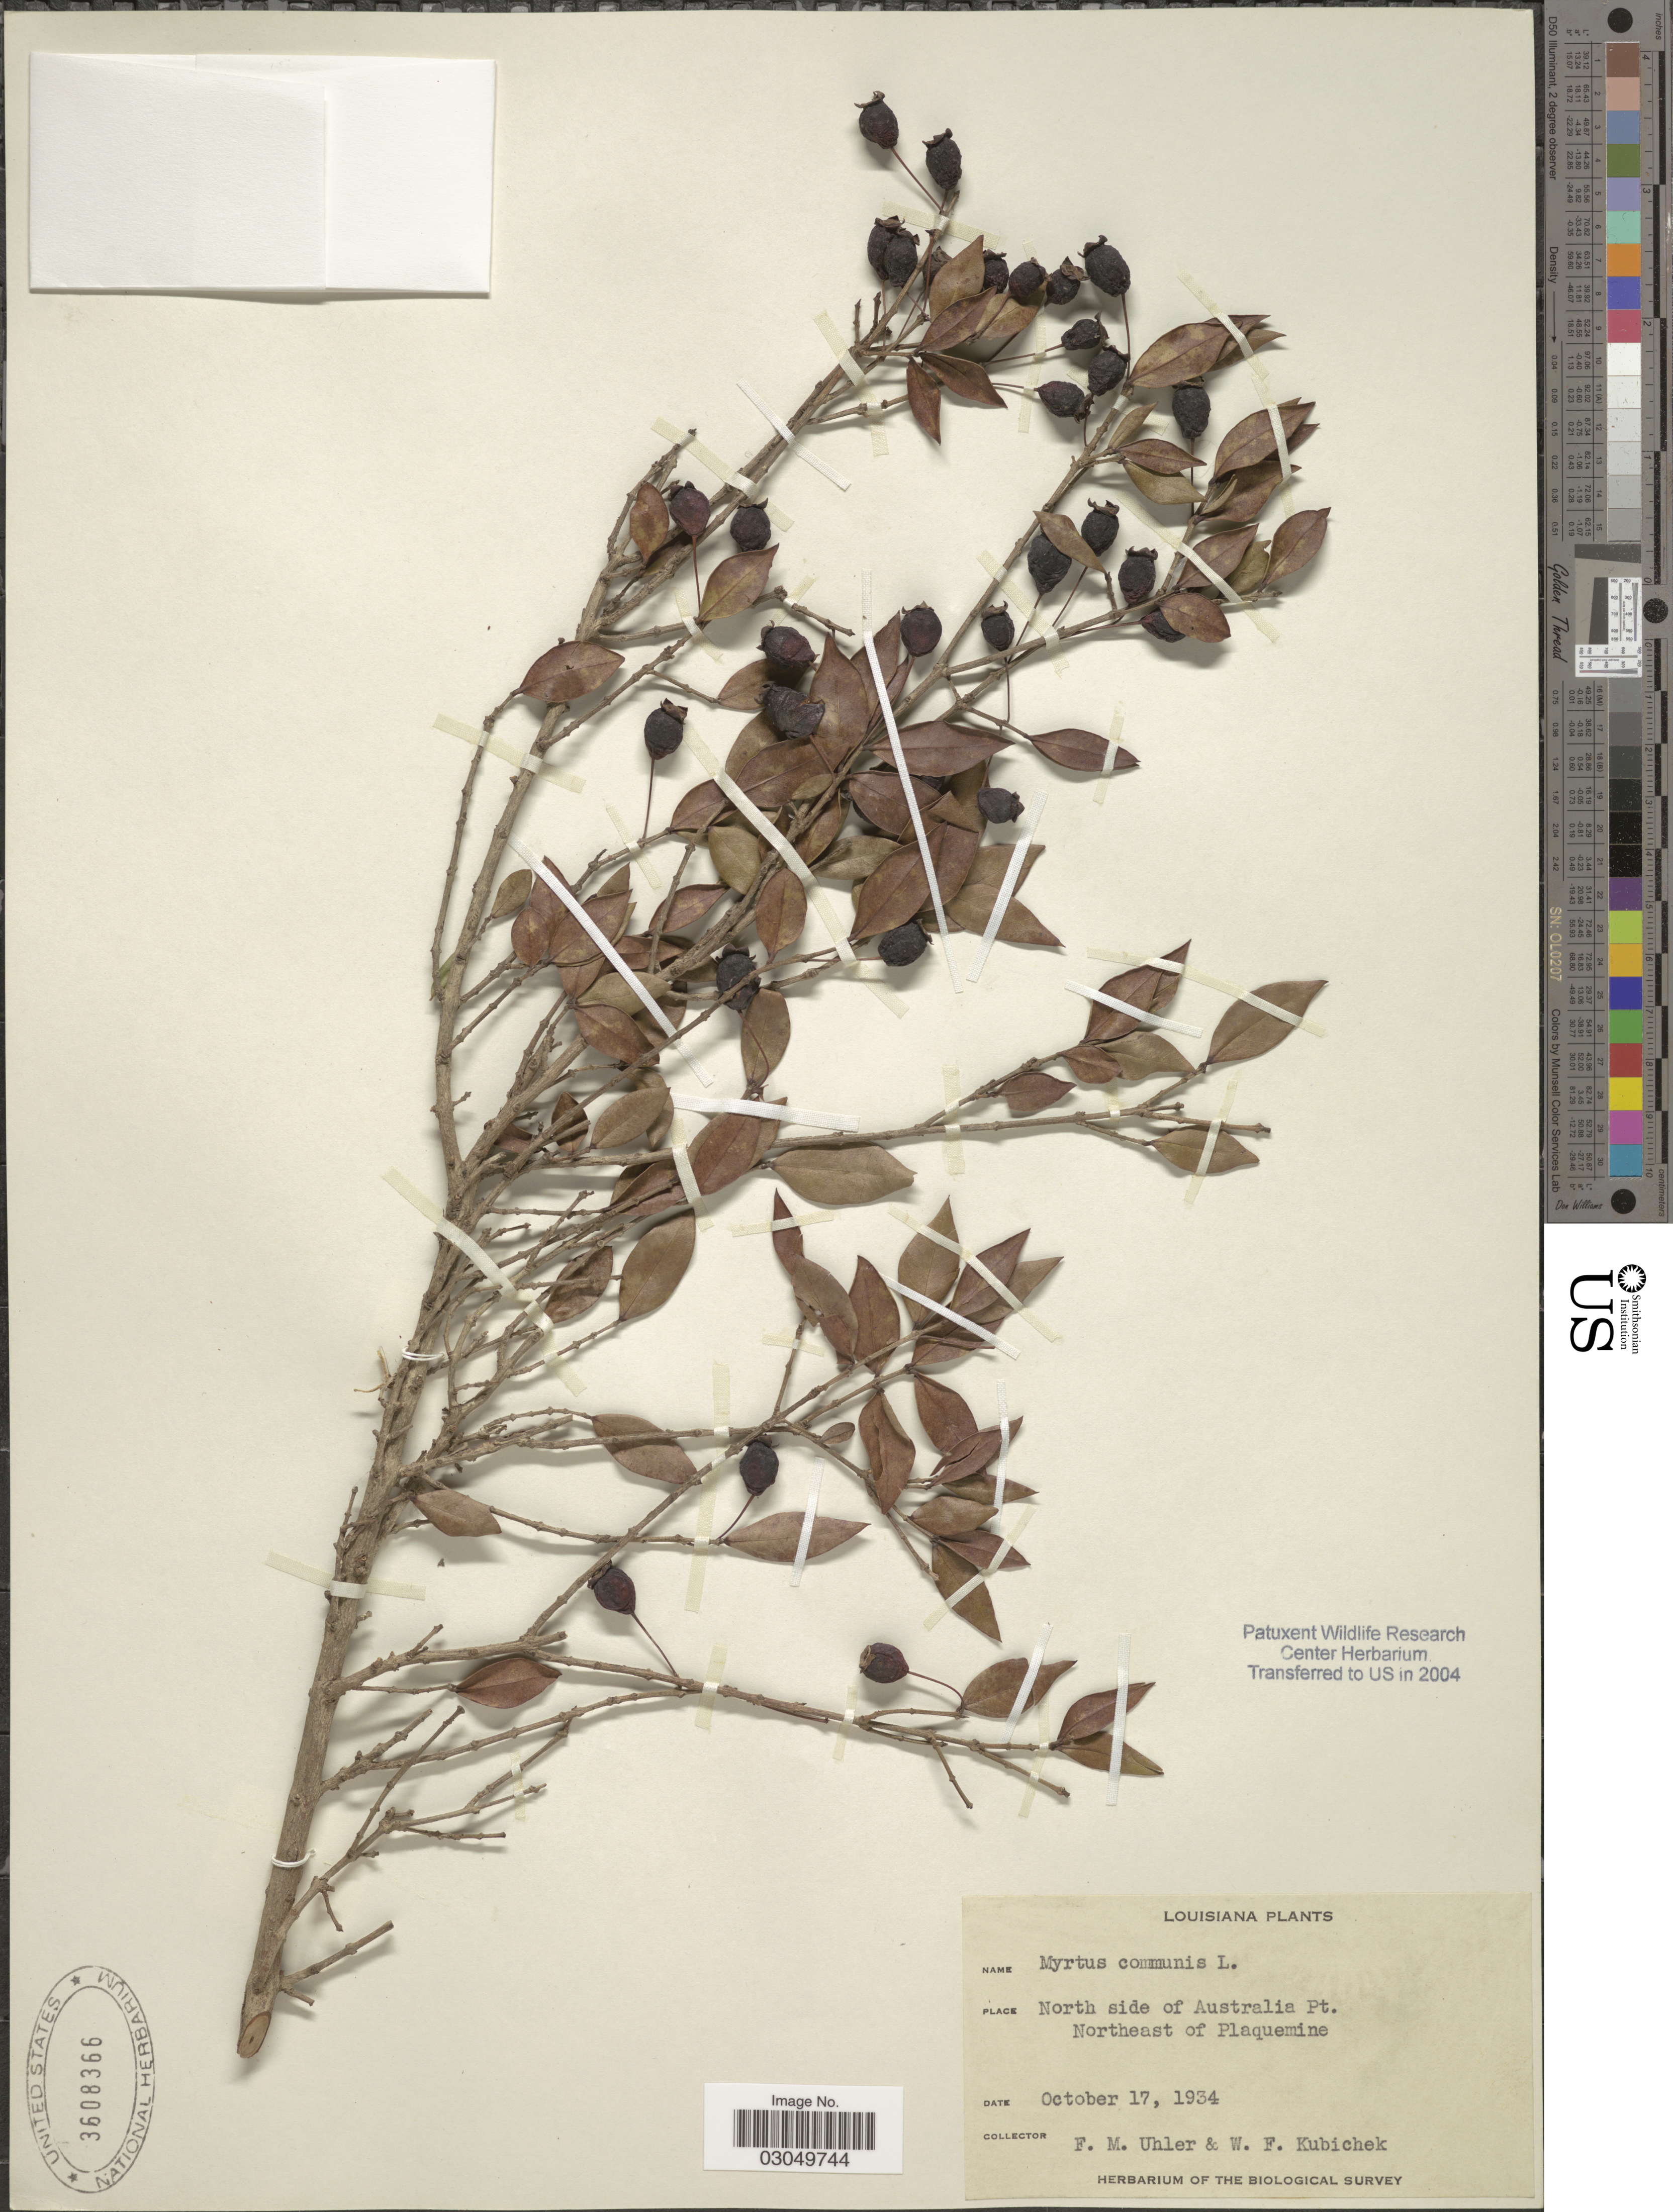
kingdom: Plantae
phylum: Tracheophyta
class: Magnoliopsida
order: Myrtales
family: Myrtaceae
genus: Myrtus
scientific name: Myrtus communis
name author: L.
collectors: F. M. Uhler & W. Kubichek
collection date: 1934-10-17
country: United States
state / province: Louisiana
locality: North side of Australia Pt. Northeast of Plaquemine.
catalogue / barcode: US 3608366